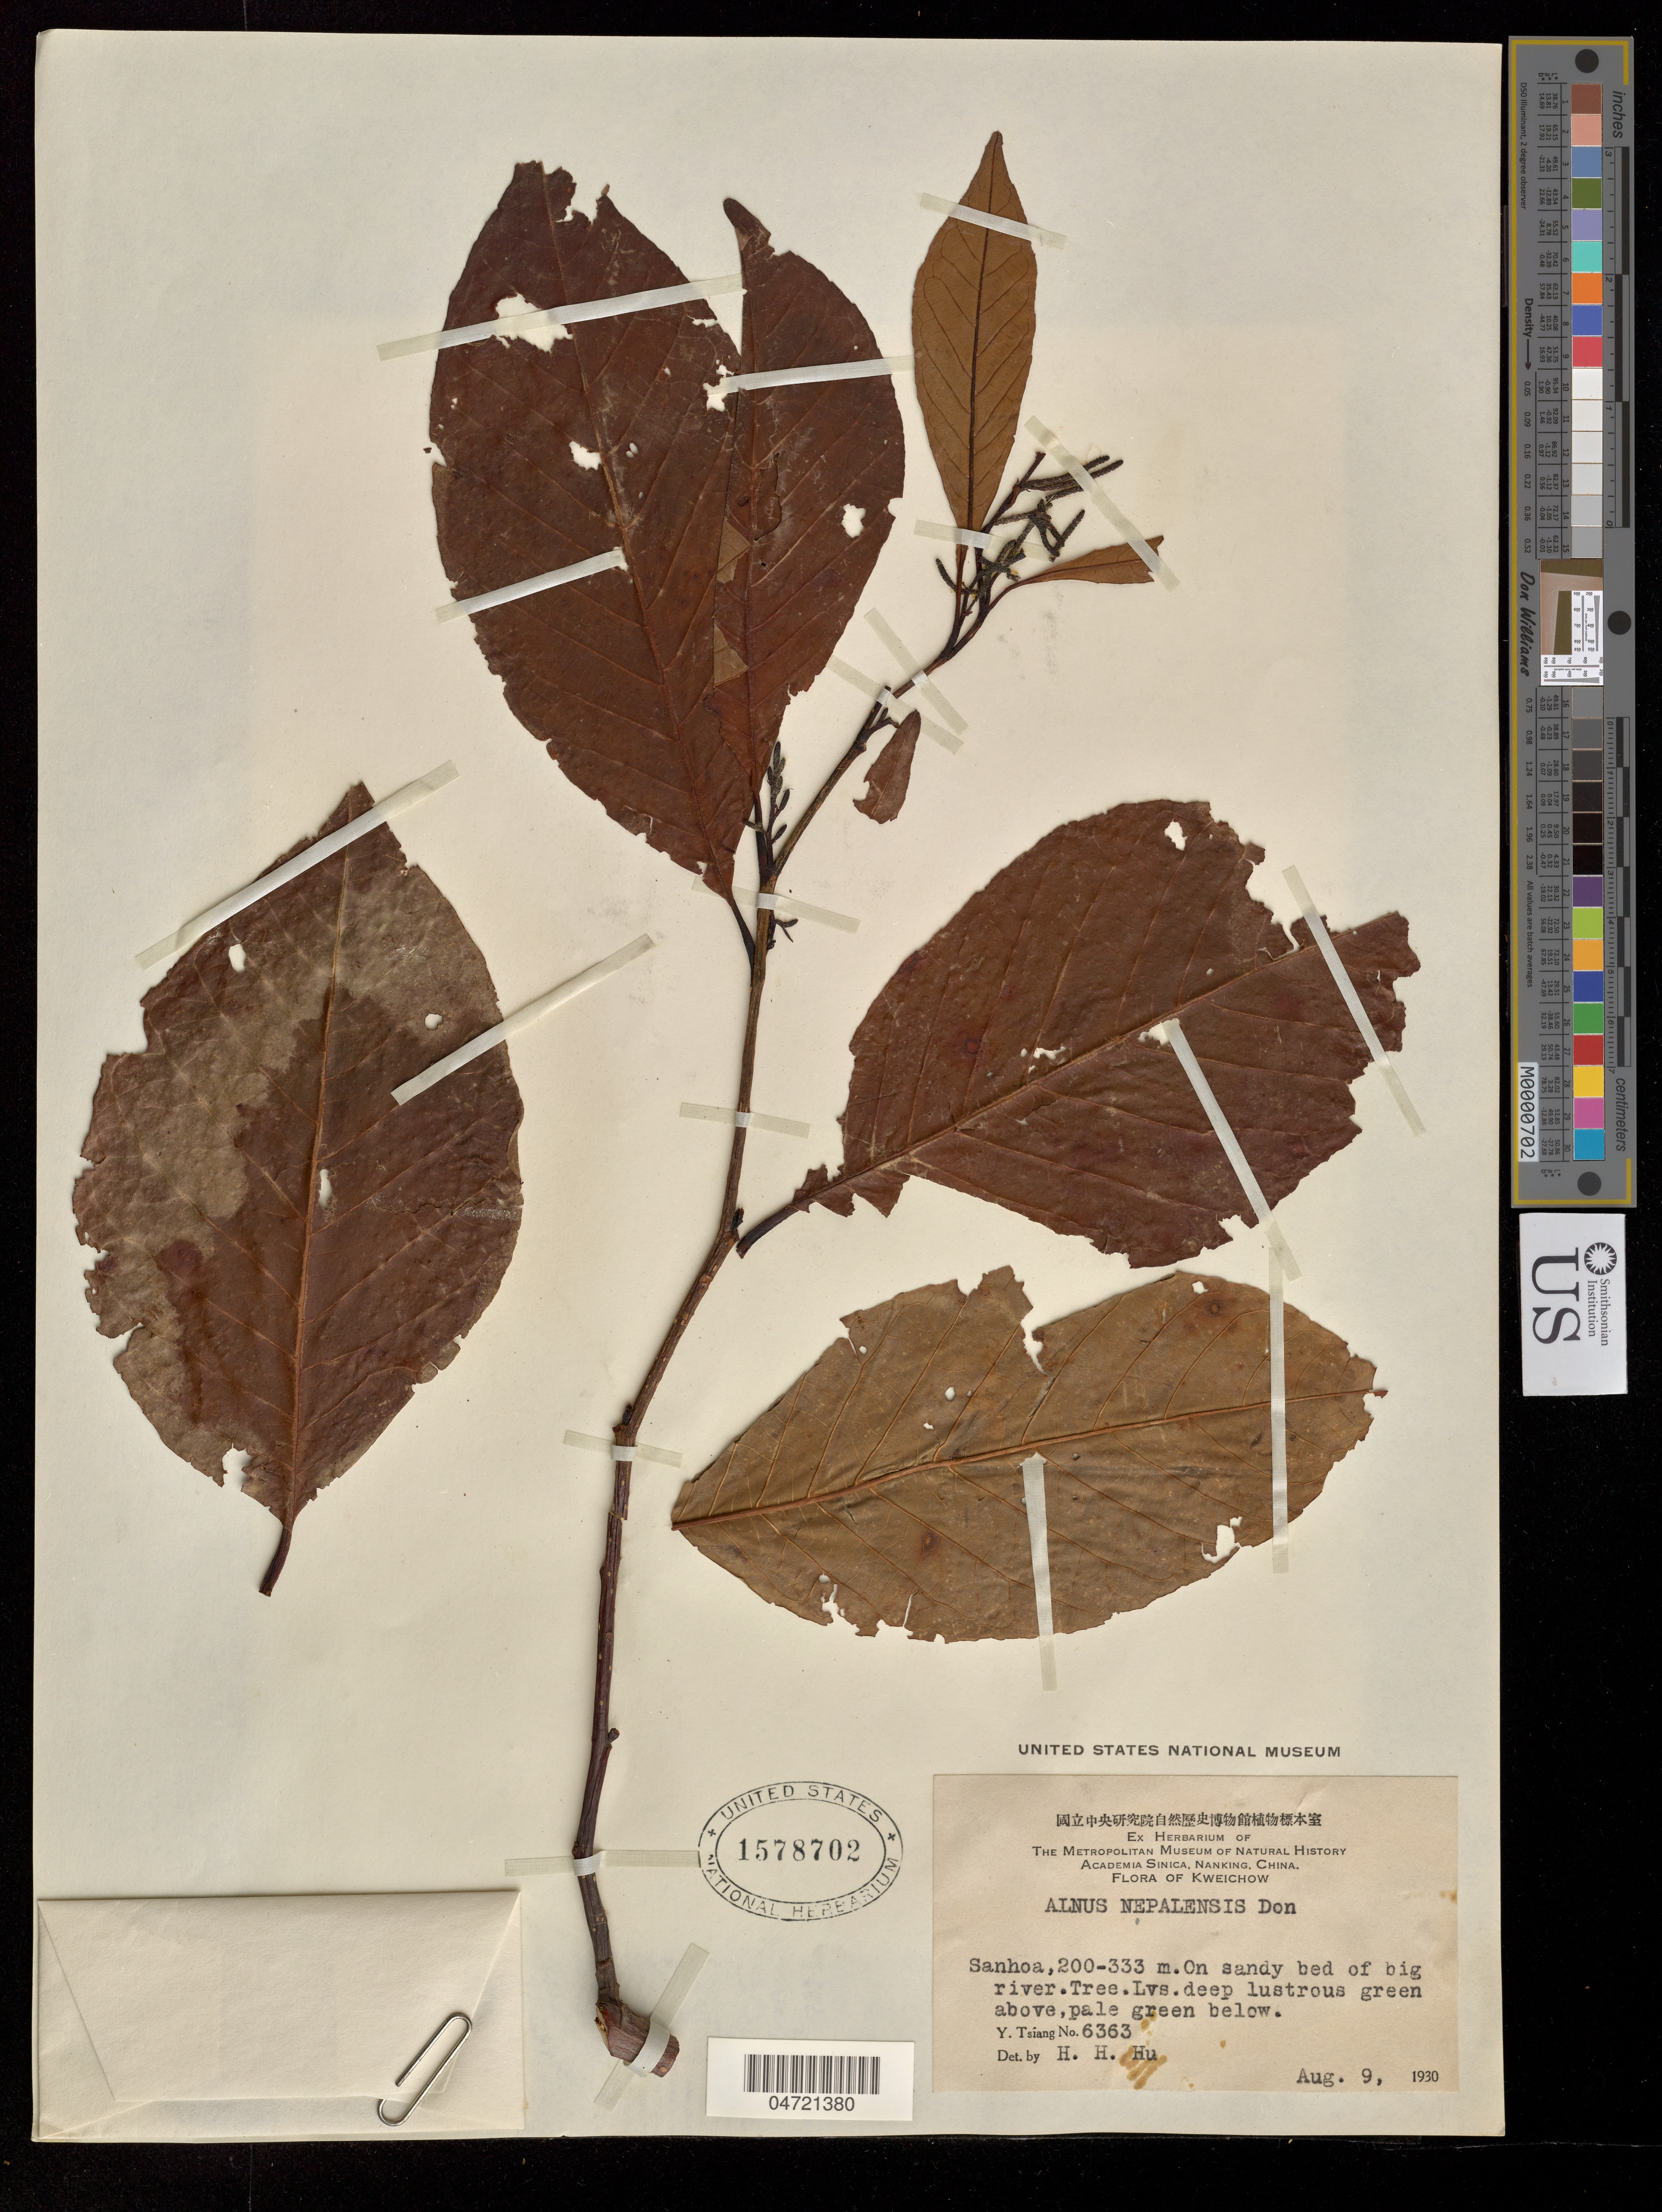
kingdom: Plantae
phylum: Tracheophyta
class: Magnoliopsida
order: Fagales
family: Betulaceae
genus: Alnus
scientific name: Alnus nepalensis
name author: D. Don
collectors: Y. Tsiang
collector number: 6363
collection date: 1930-08-09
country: China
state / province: Guizhou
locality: Kweichow, Sanhoa.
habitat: On sandy bed of big river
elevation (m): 200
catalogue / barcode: US 1578702